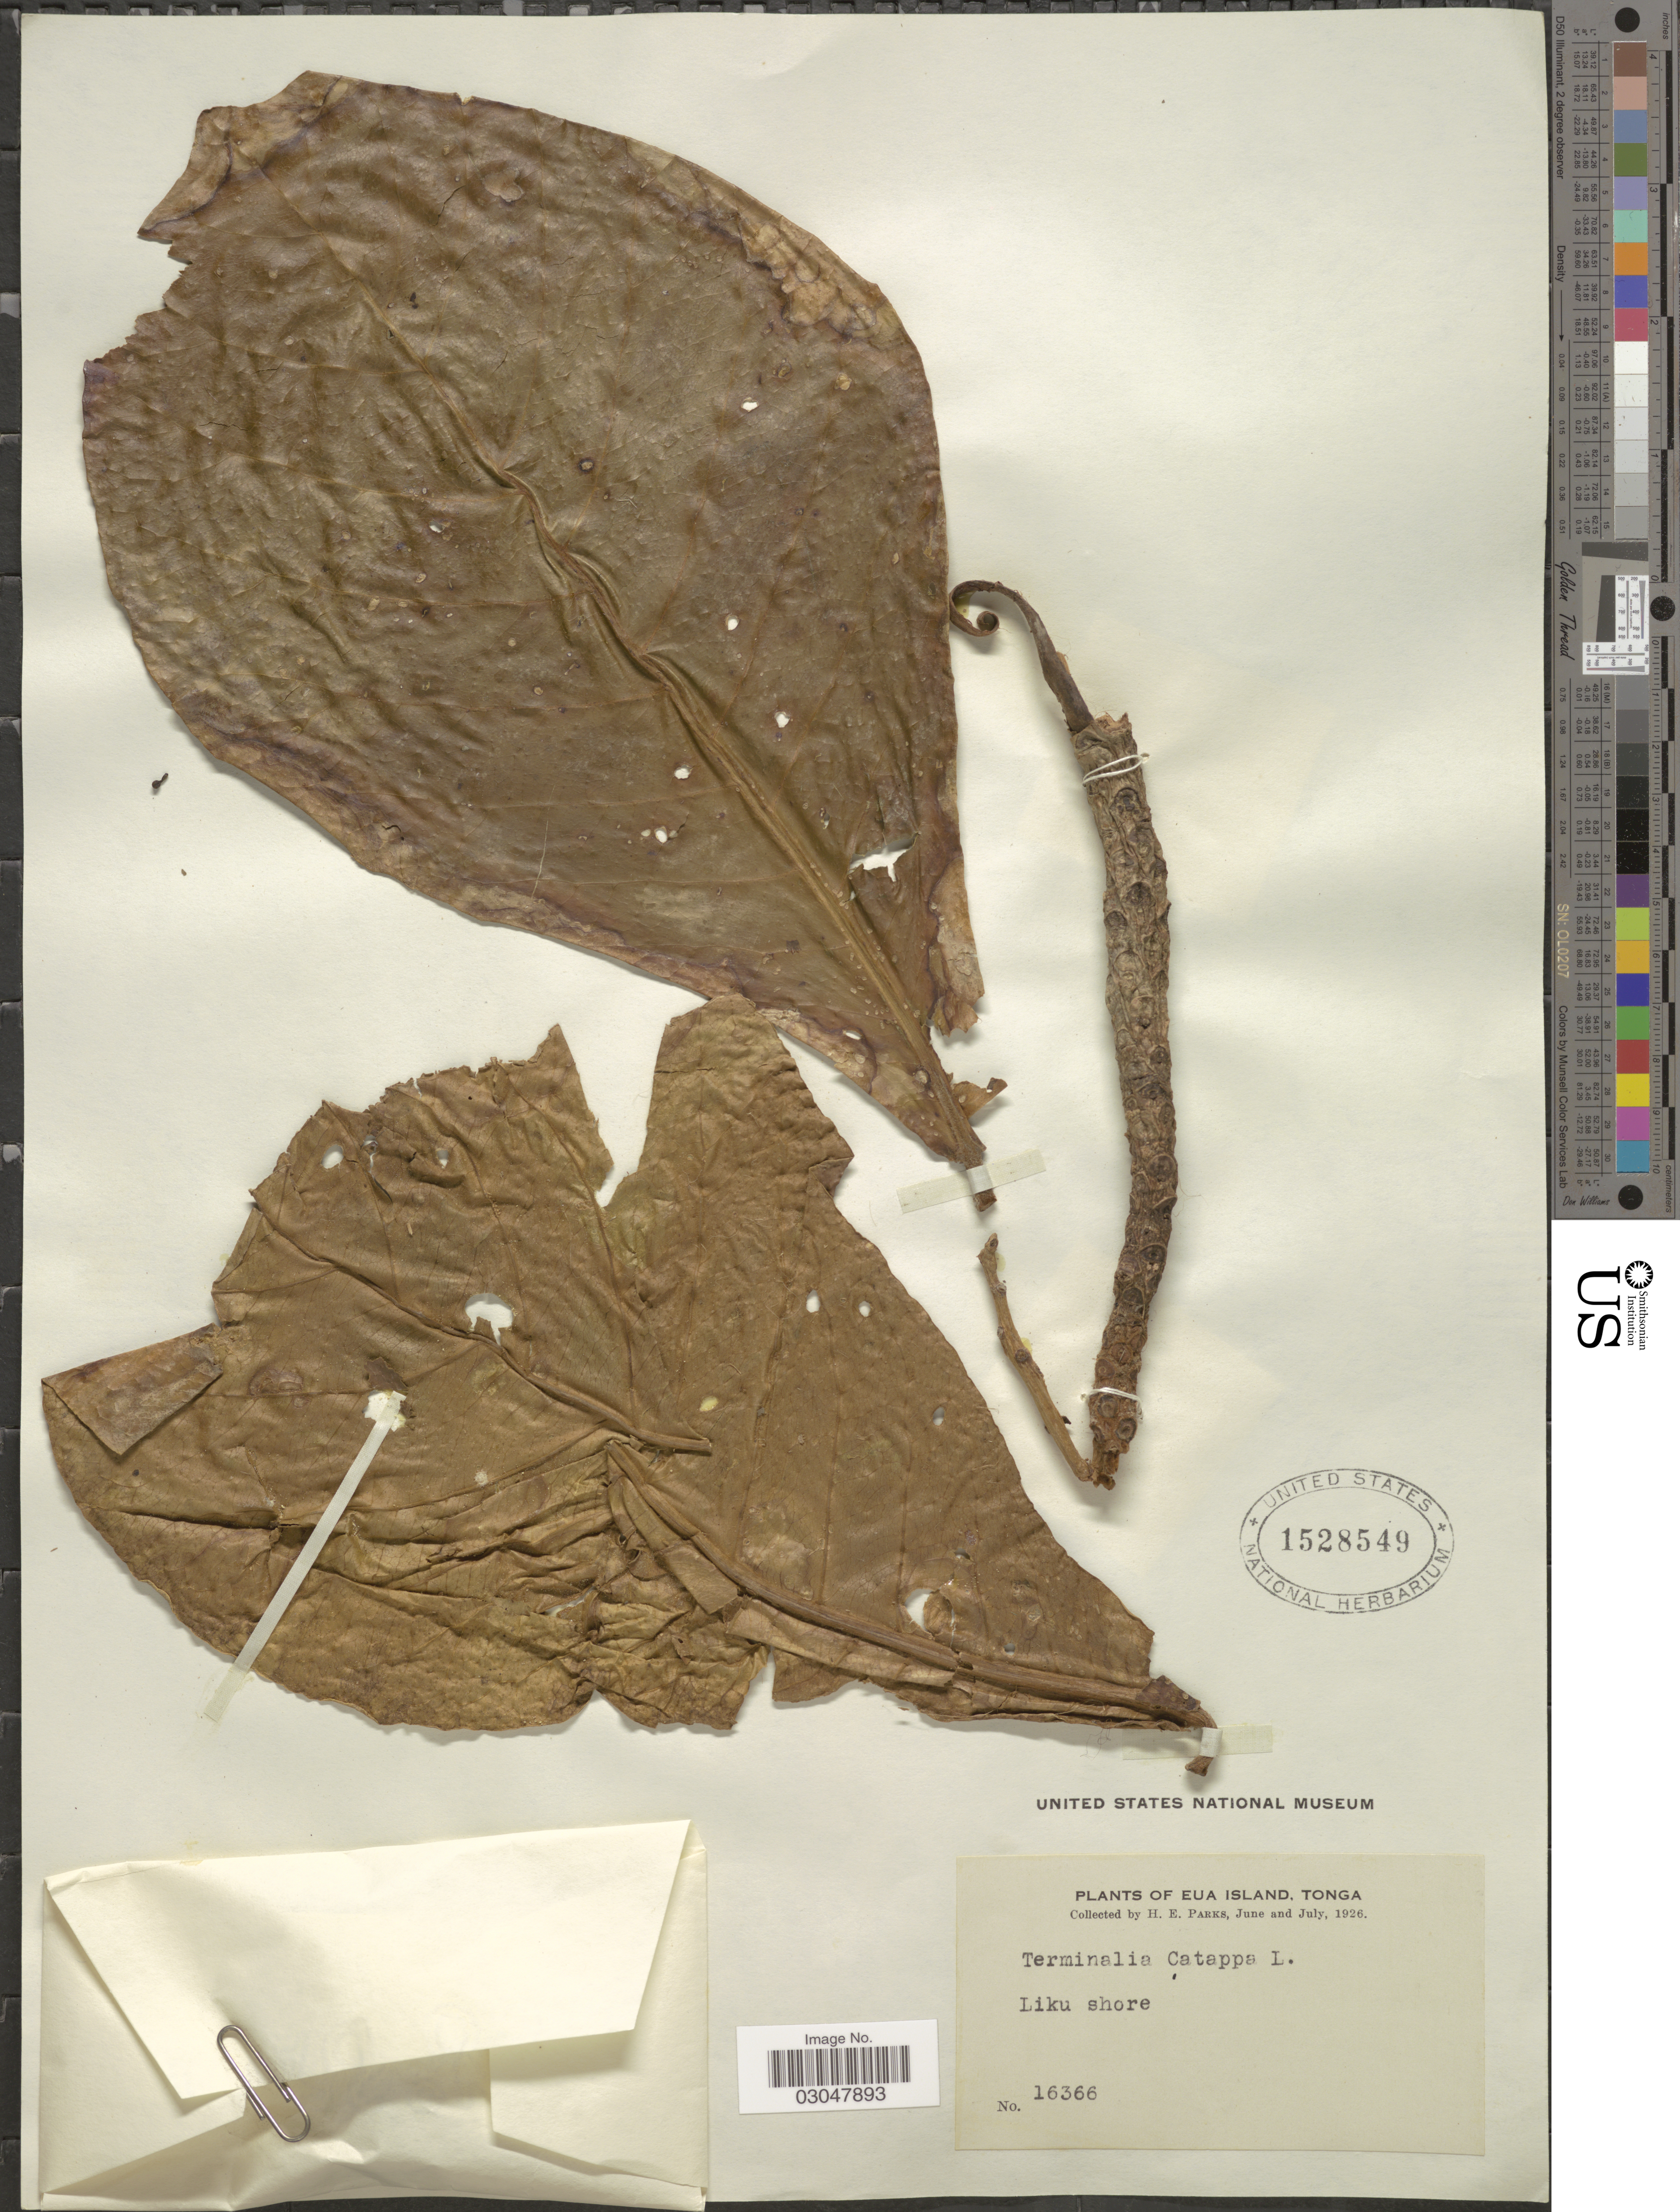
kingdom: Plantae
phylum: Tracheophyta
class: Magnoliopsida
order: Myrtales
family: Combretaceae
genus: Terminalia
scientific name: Terminalia catappa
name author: L.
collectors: H. E. Parks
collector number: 16366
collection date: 1926-06/1926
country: Tonga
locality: Eua Island. Liku shore.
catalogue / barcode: US 1528549